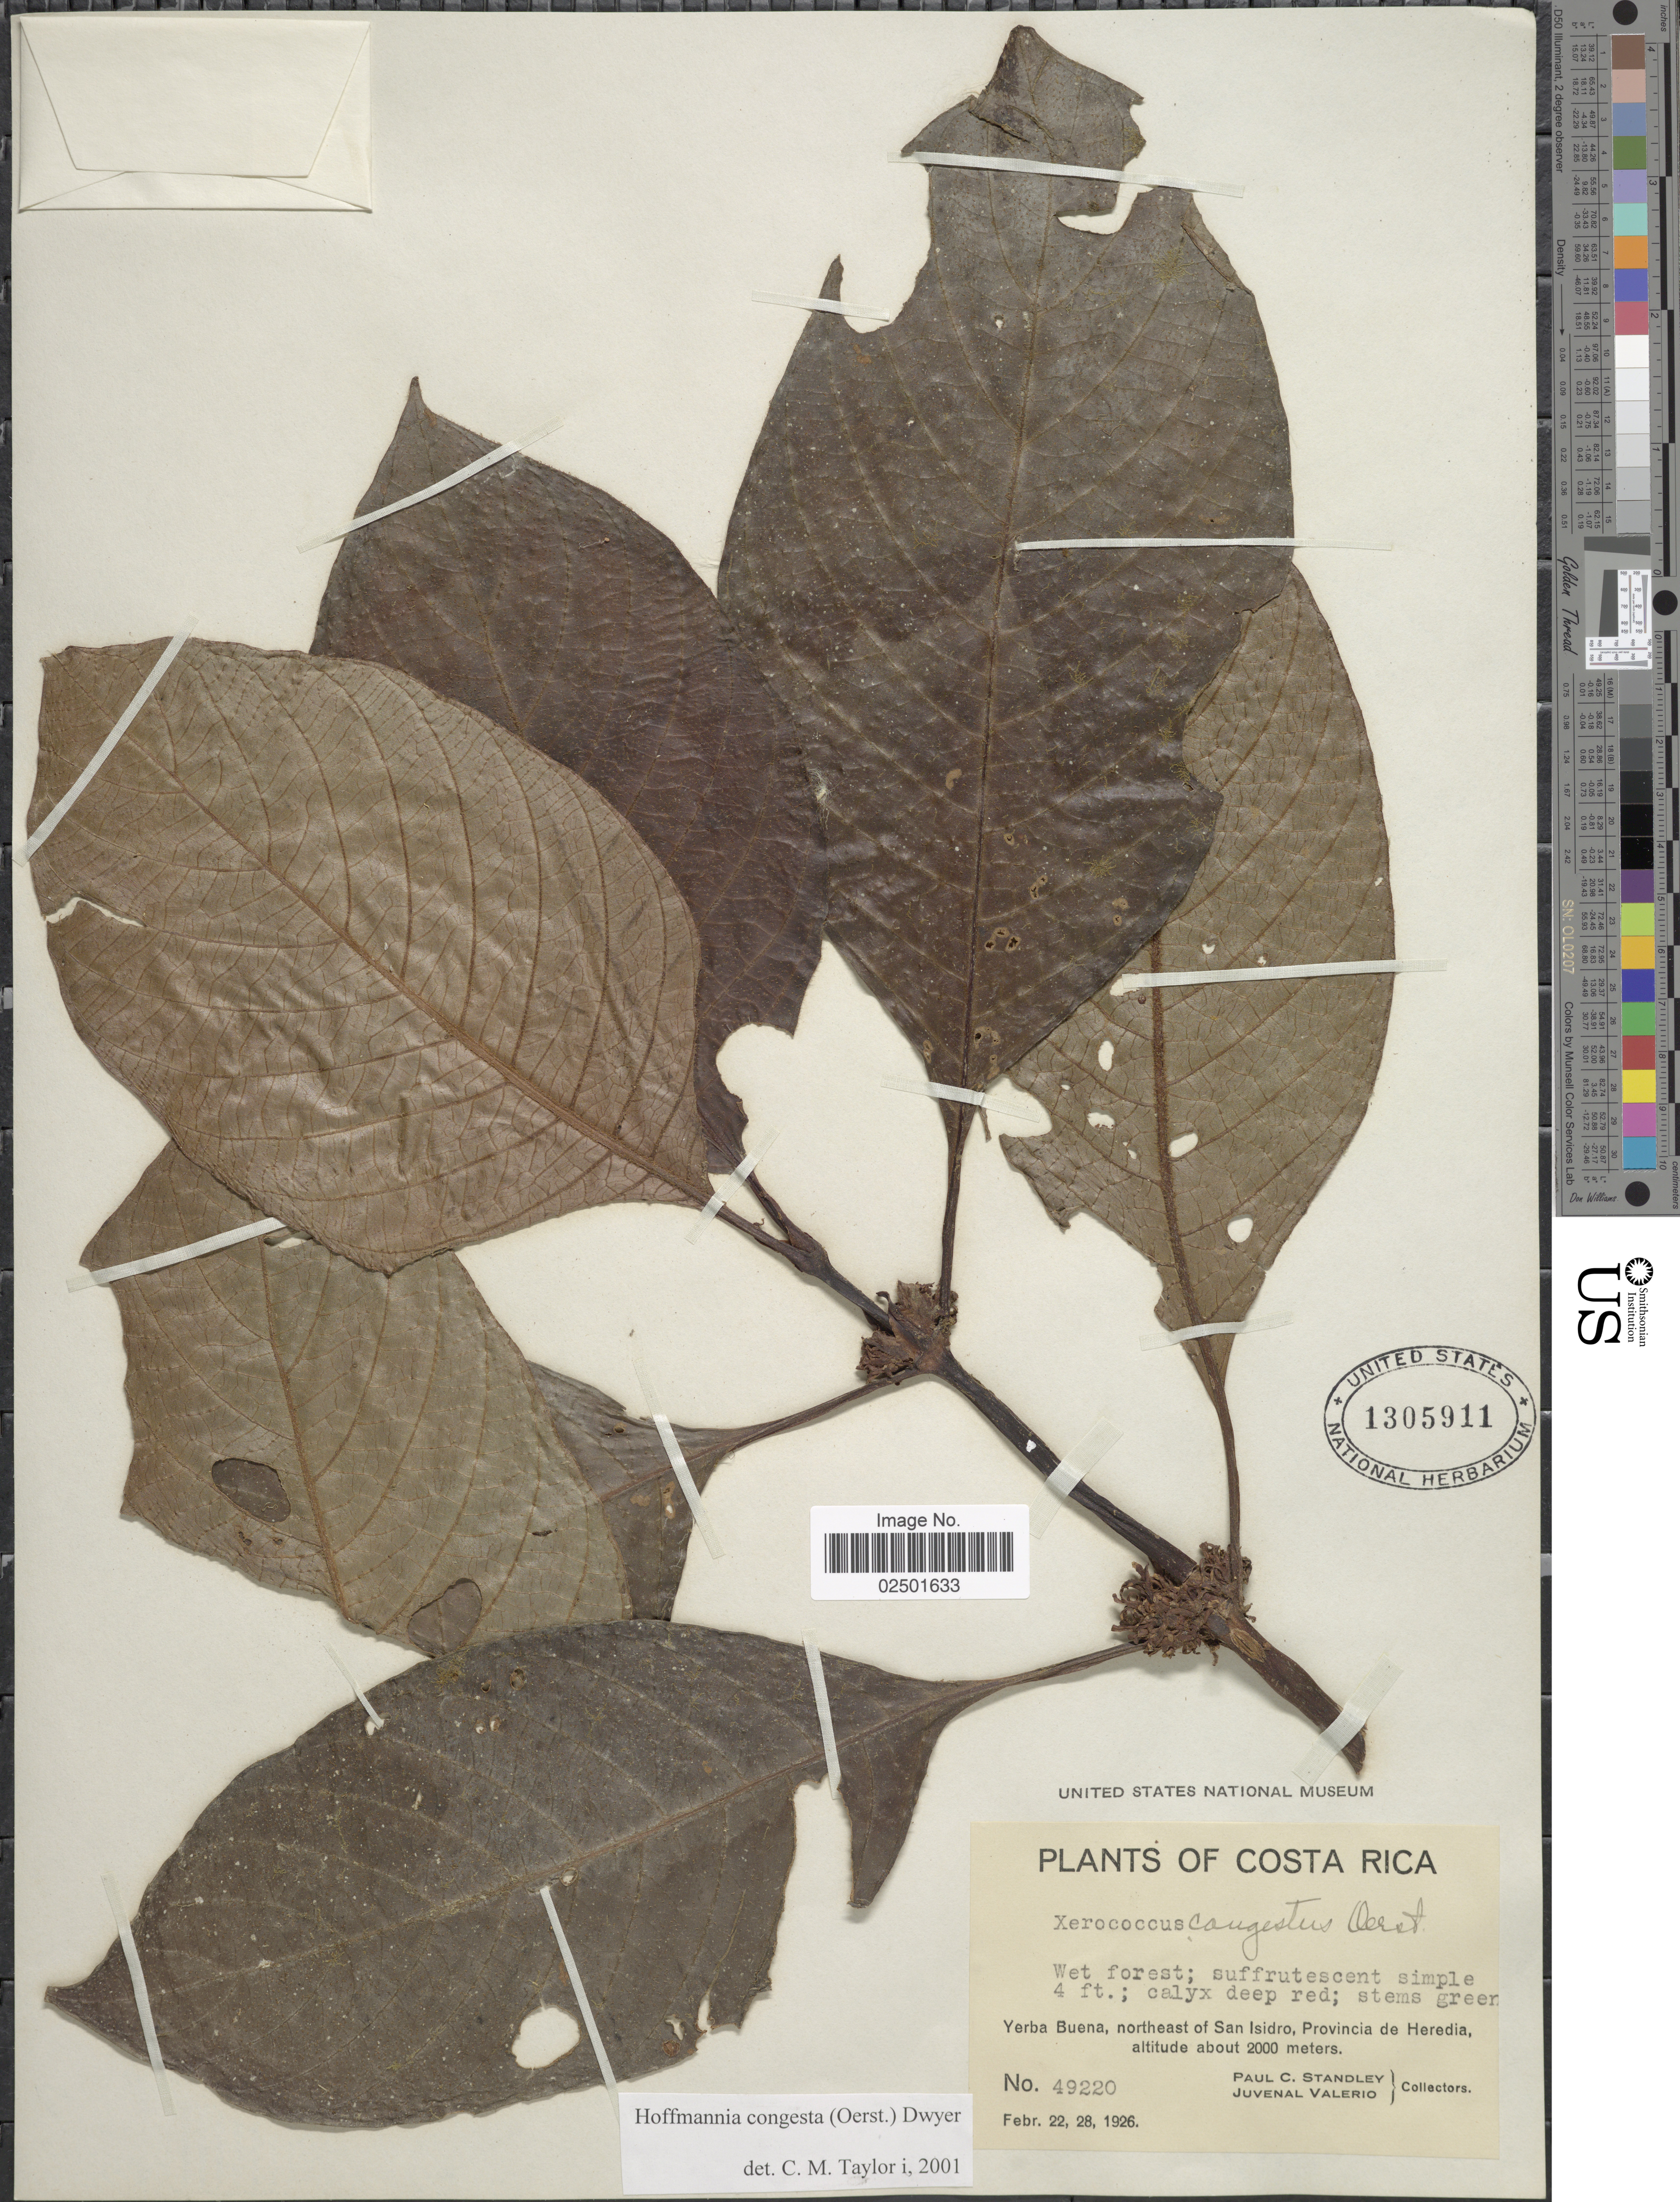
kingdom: Plantae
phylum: Tracheophyta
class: Magnoliopsida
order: Gentianales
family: Rubiaceae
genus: Hoffmannia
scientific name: Hoffmannia congesta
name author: (Oerst.) Dwyer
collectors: P. C. Standley & J. Valerio R.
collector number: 49220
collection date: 1926-02-22/1926-02-28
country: Costa Rica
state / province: Heredia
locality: Yerba Buena, northeast of San Isidro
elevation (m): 2000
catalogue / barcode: US 1305911